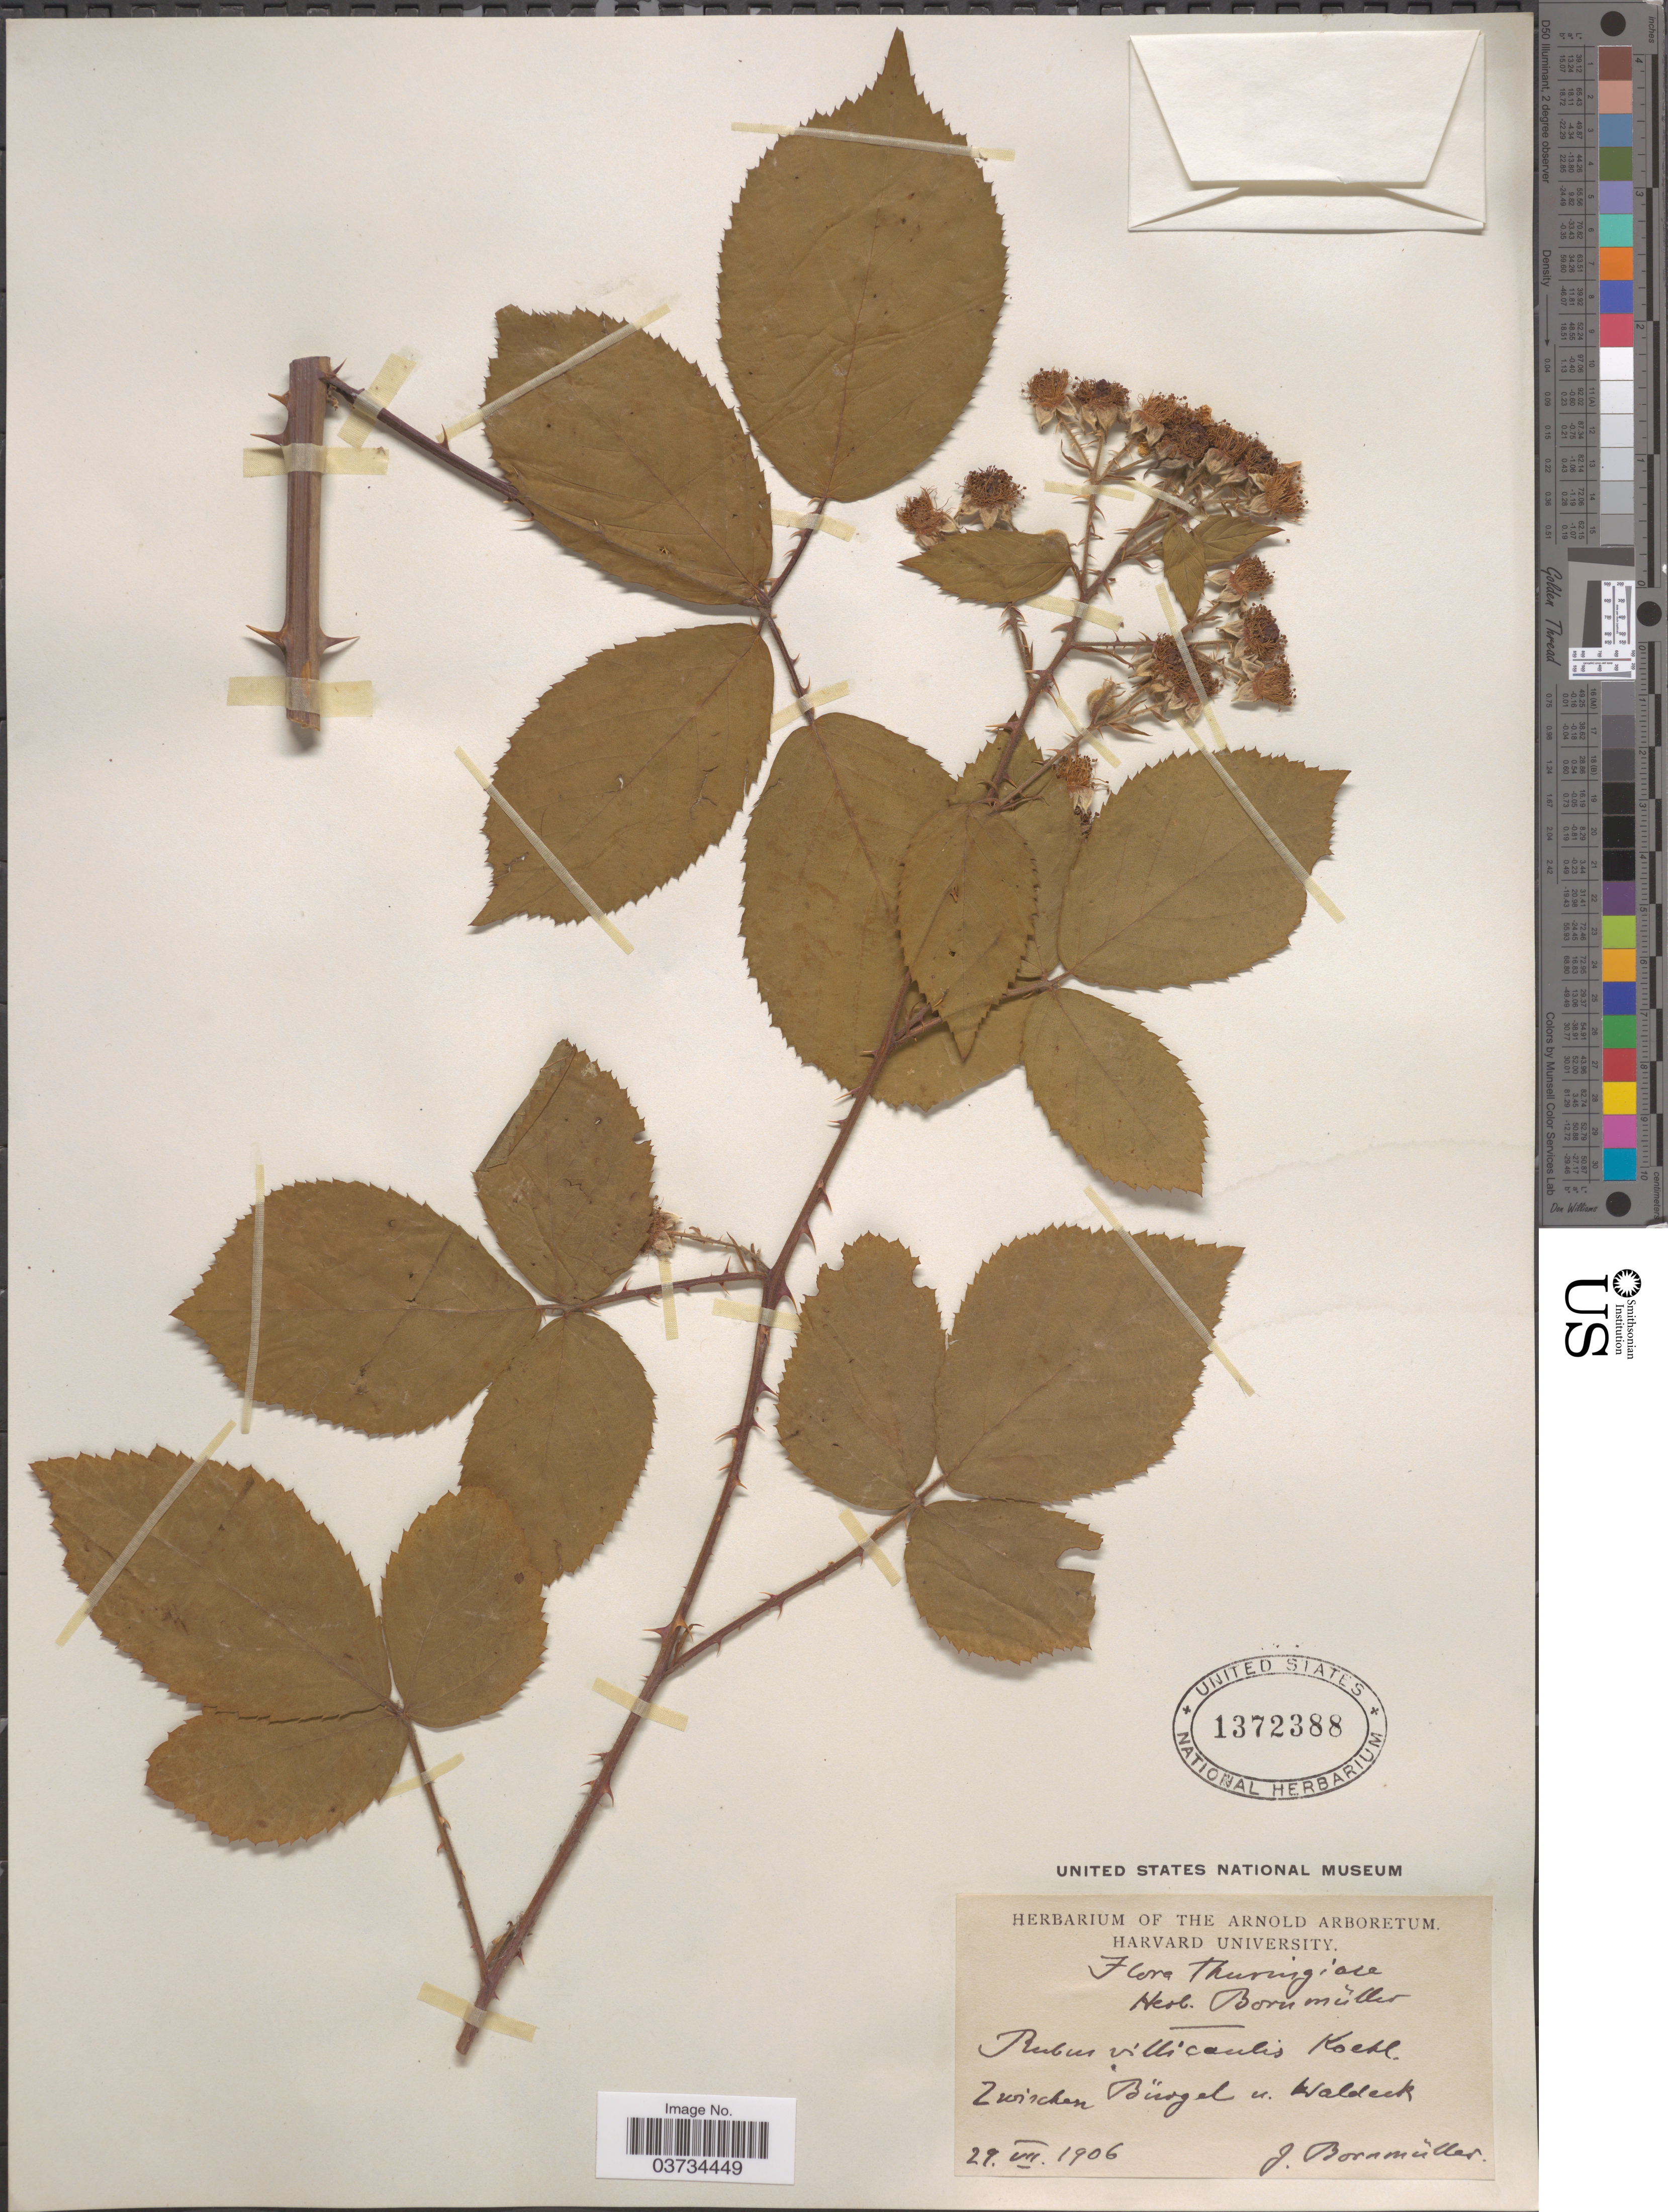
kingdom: Plantae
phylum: Tracheophyta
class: Magnoliopsida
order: Rosales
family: Rosaceae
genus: Rubus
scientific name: Rubus gracilis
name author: Roxb.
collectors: J. Bornmüller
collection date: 1906-07-29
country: Hungary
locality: Zwischen Bürgel u. Waldeck.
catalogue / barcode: US 1372388